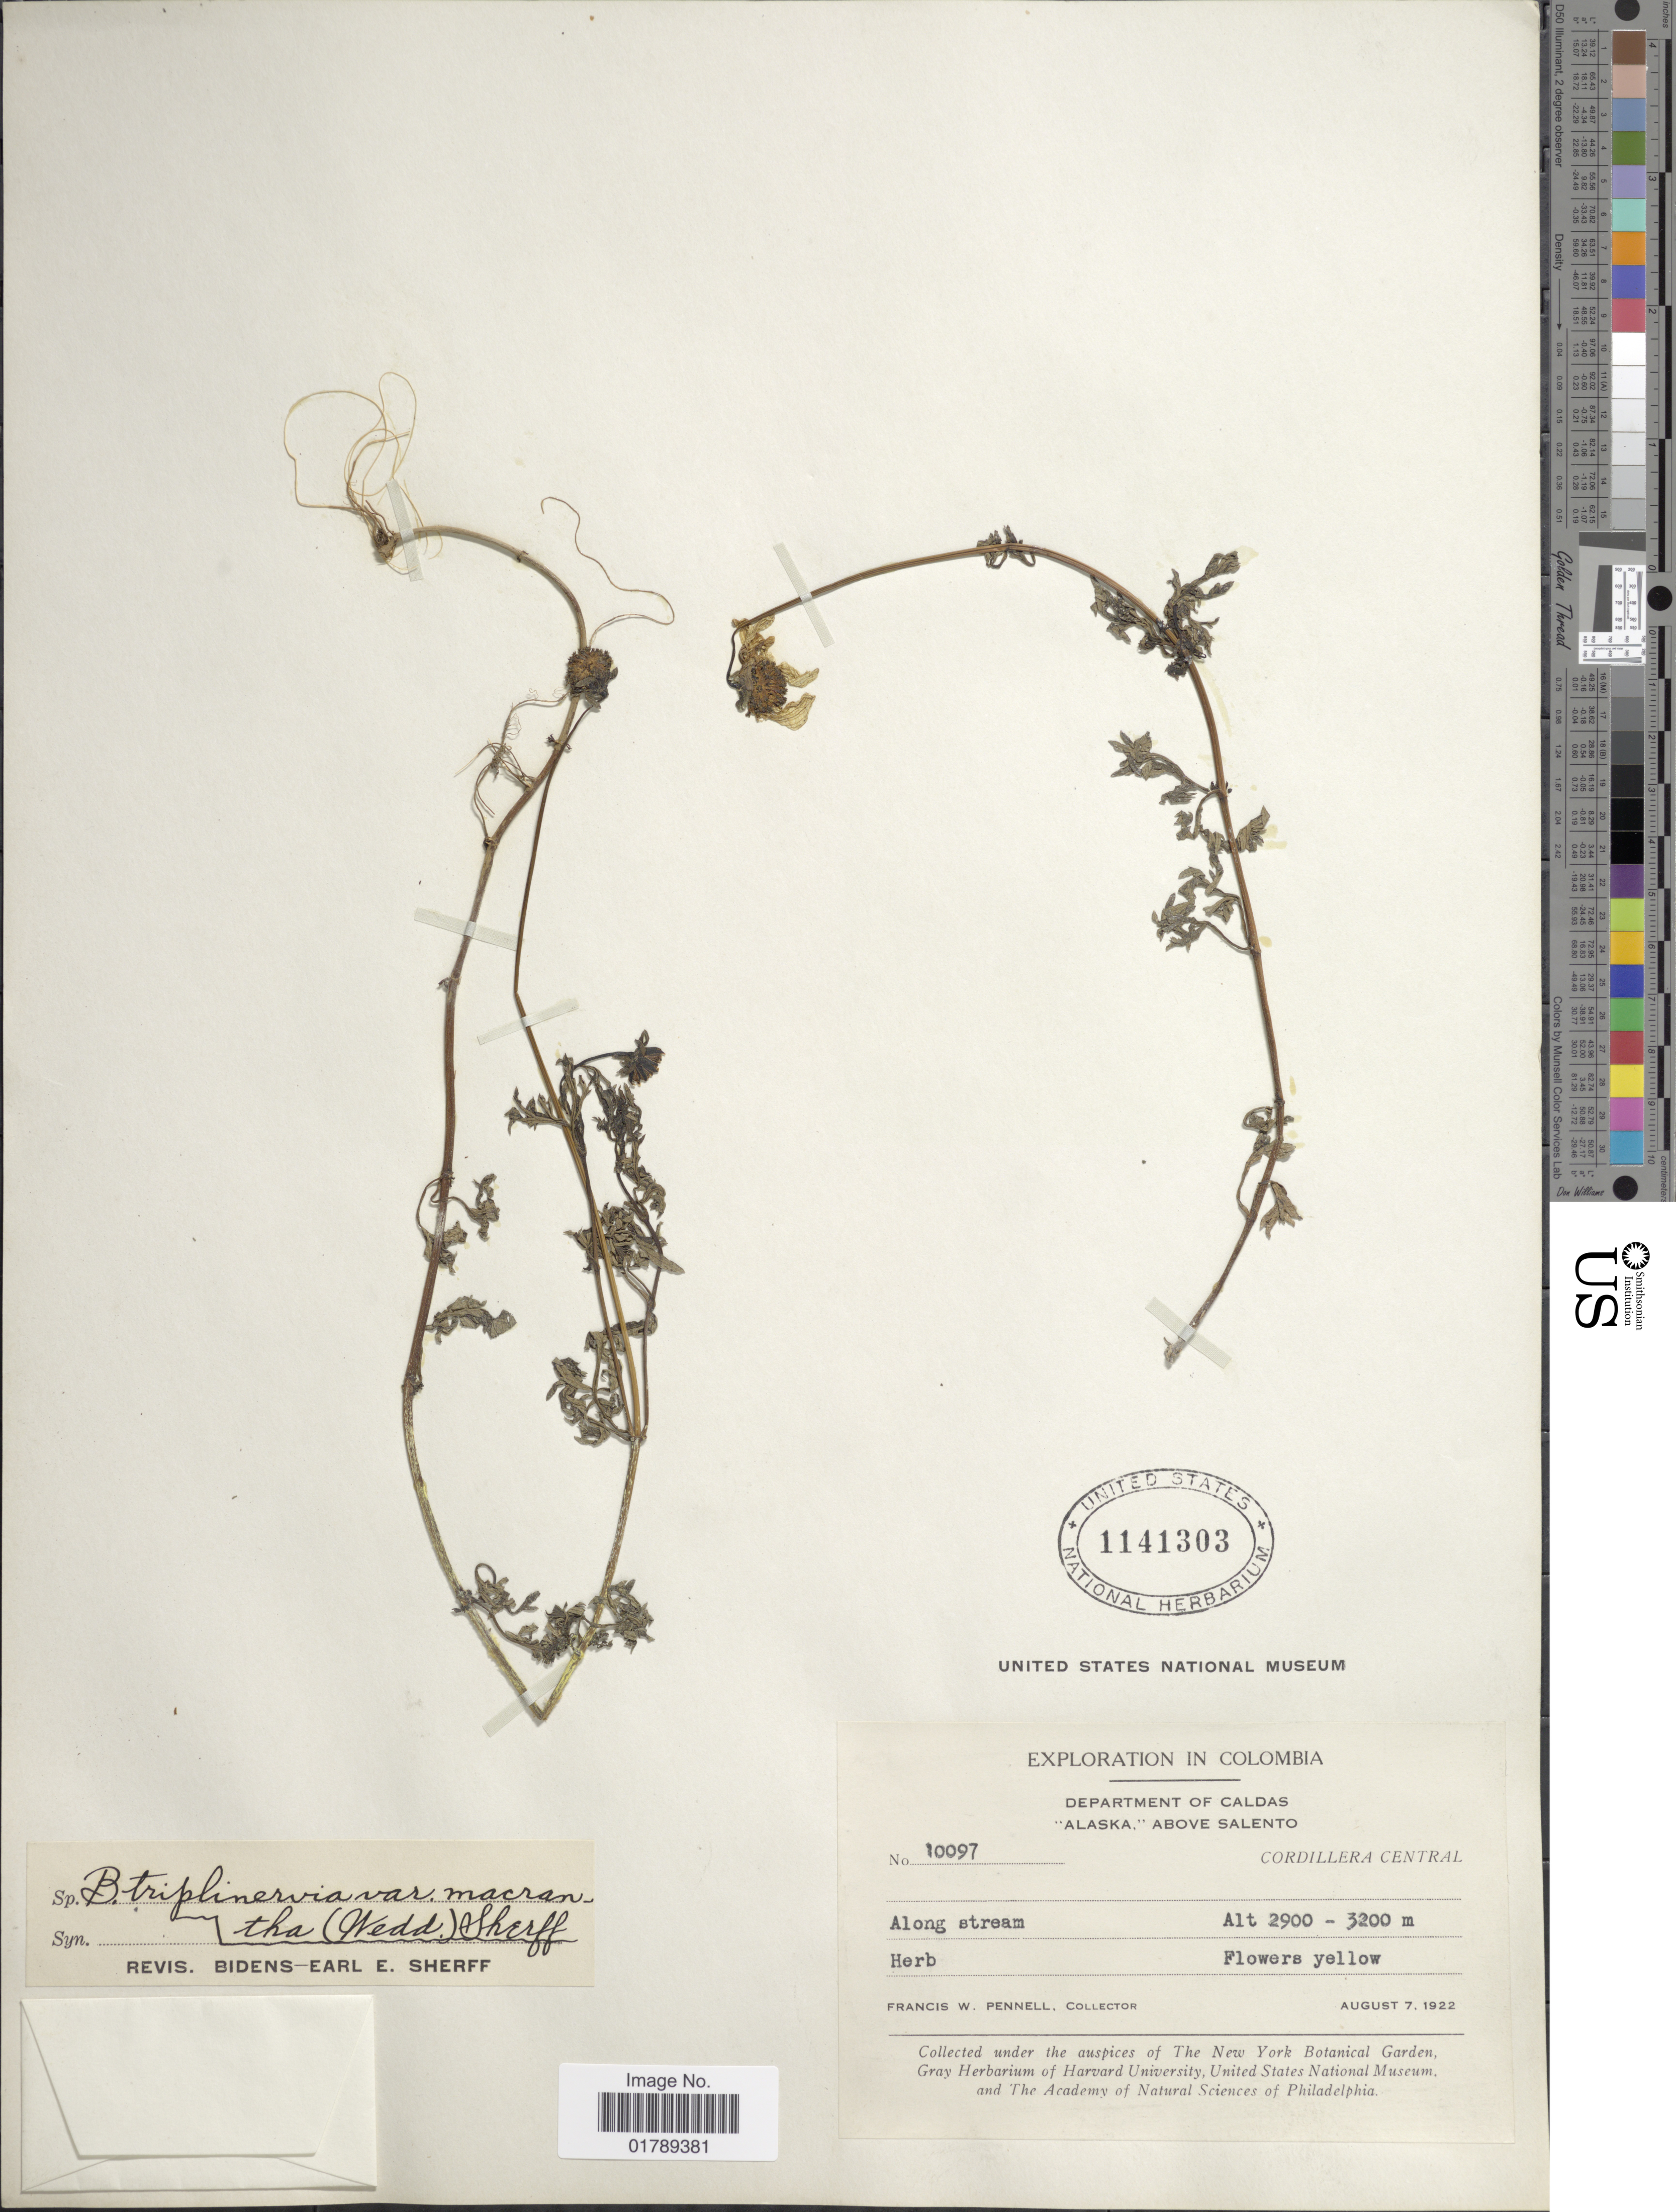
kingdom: Plantae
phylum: Tracheophyta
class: Magnoliopsida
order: Asterales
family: Asteraceae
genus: Bidens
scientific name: Bidens triplinervia var. macrantha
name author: (Wedd.) Sherff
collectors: F. W. Pennell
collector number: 10097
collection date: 1922-08-07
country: Colombia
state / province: Caldas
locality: Department of Caldas. "Alaska, " Above Salento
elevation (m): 2900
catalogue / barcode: US 1141303